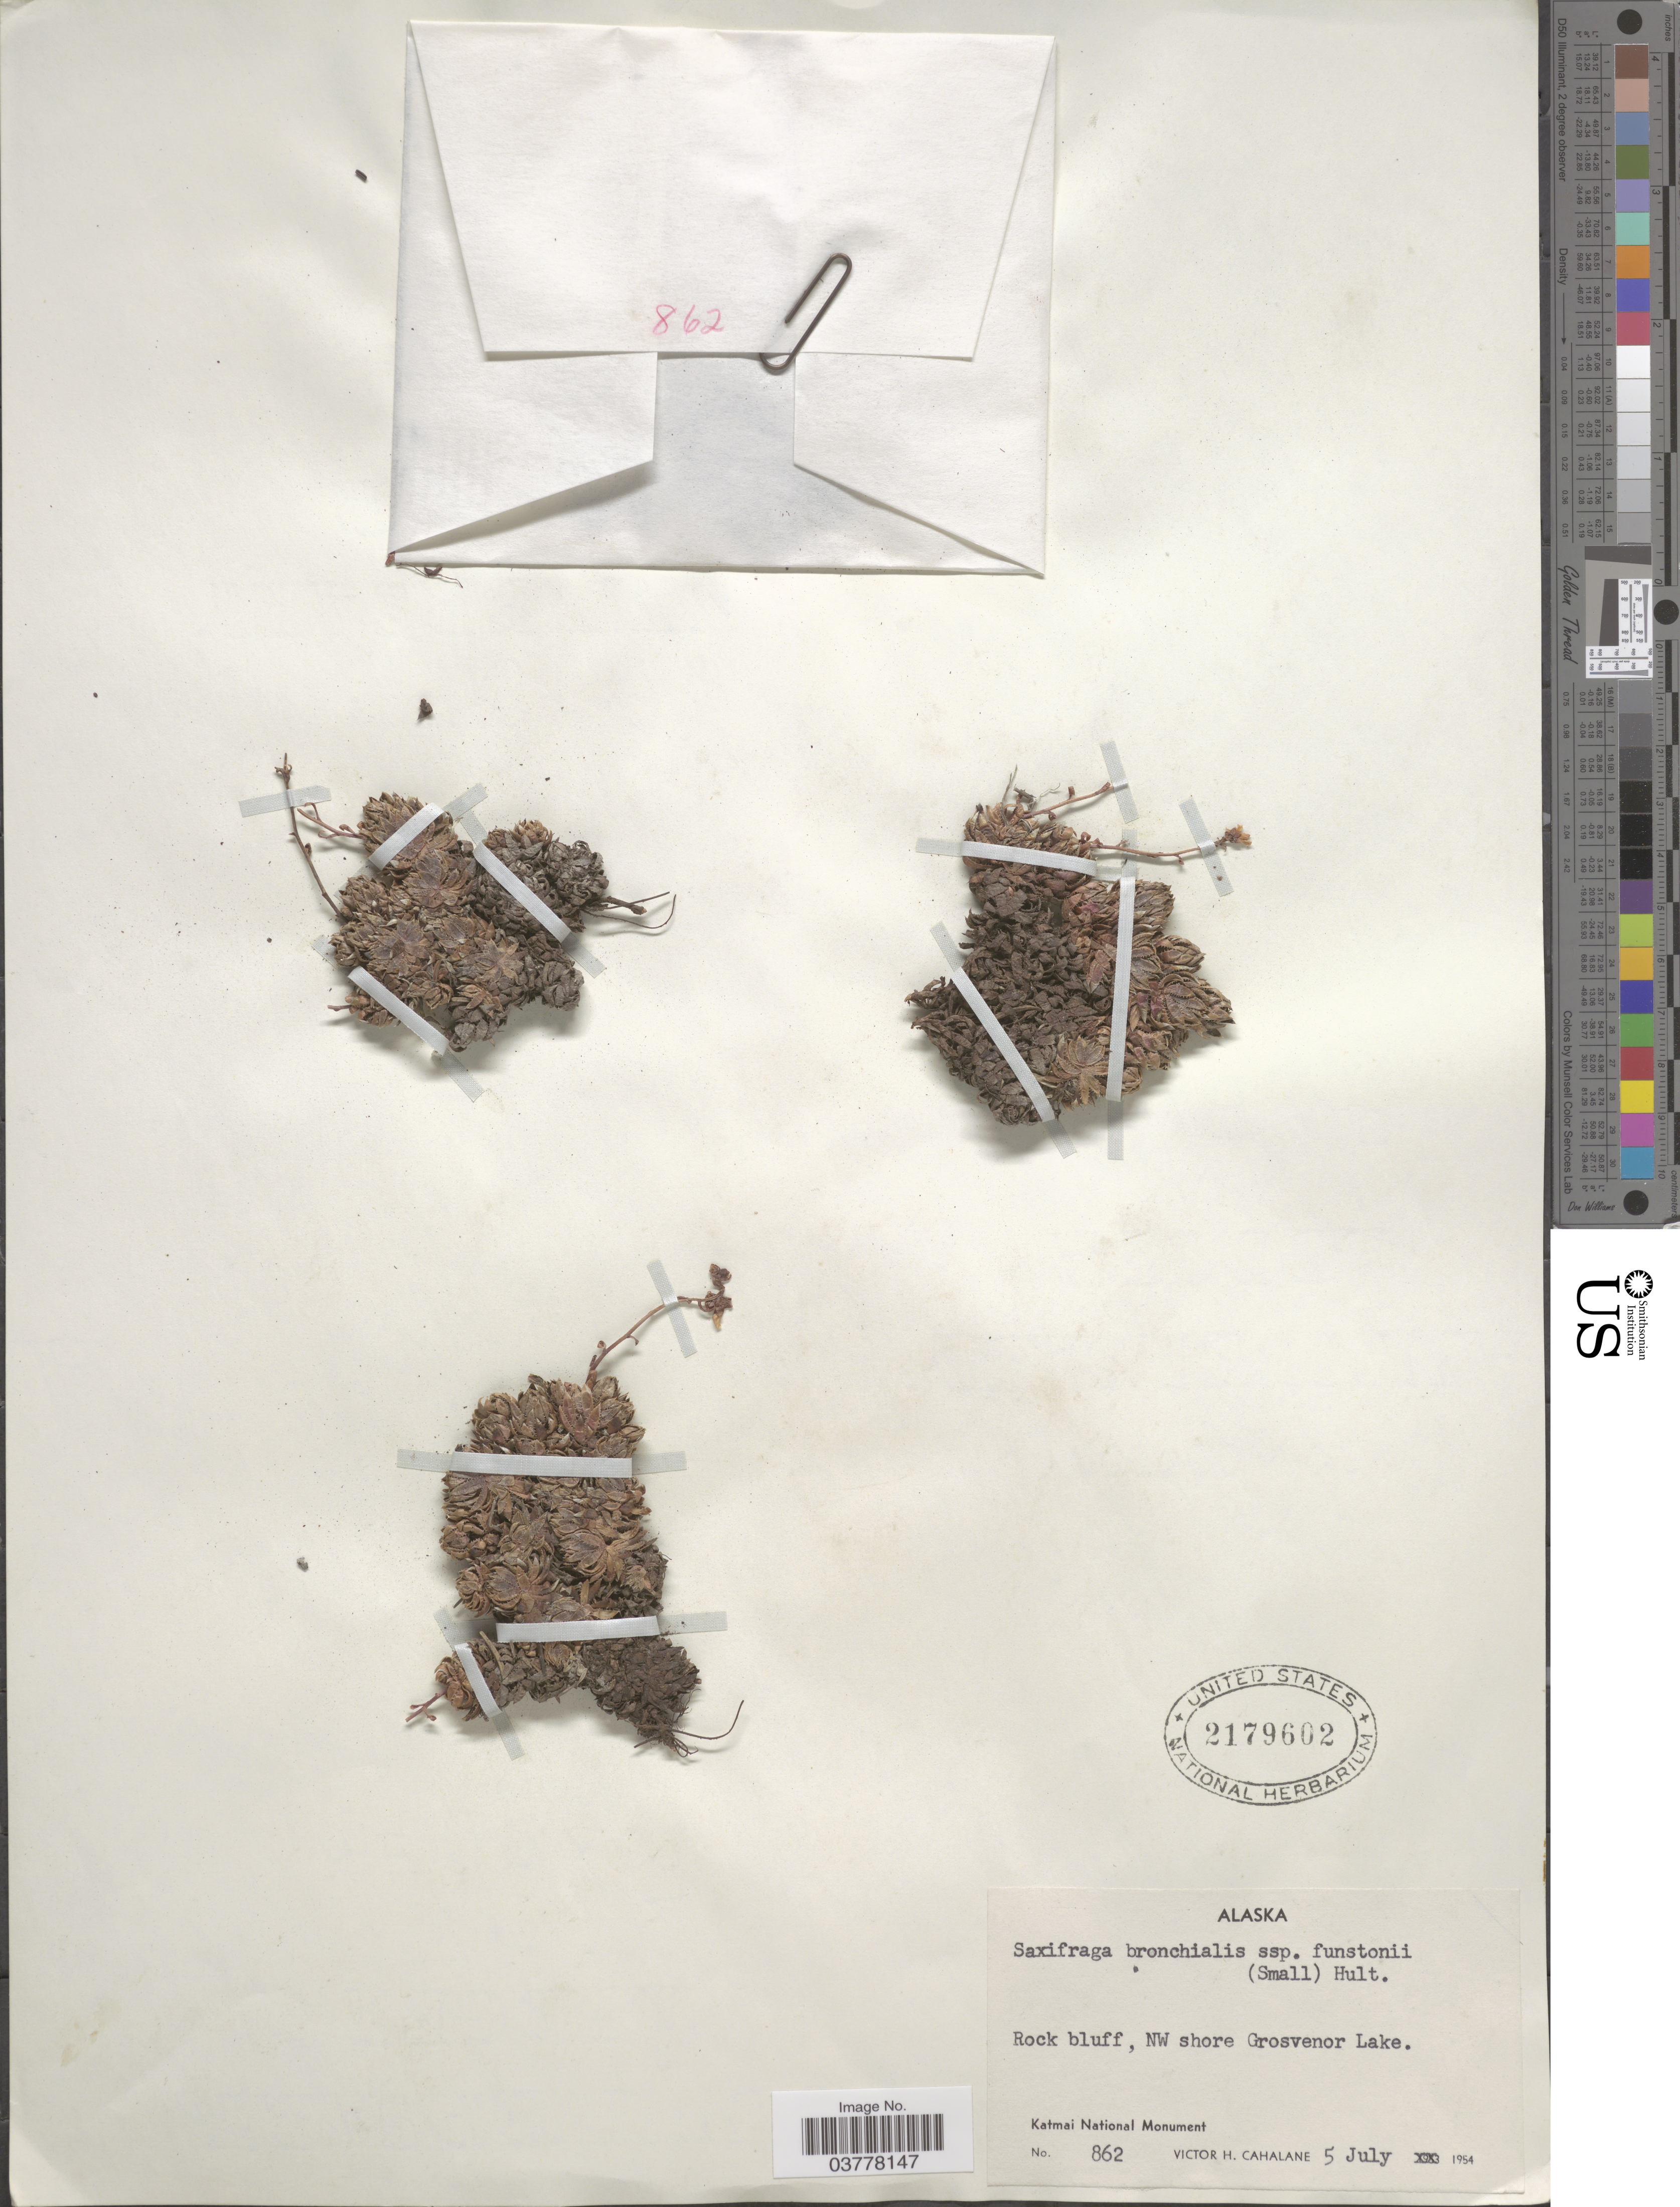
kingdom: Plantae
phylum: Tracheophyta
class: Magnoliopsida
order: Saxifragales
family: Saxifragaceae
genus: Saxifraga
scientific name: Saxifraga bronchialis subsp. funstonii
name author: (Small) Hultén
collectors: V. Cahalane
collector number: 862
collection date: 1954-07-05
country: United States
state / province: Alaska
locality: NW shore Grosvenor Lake. Katmai National Monument.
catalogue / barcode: US 2179602